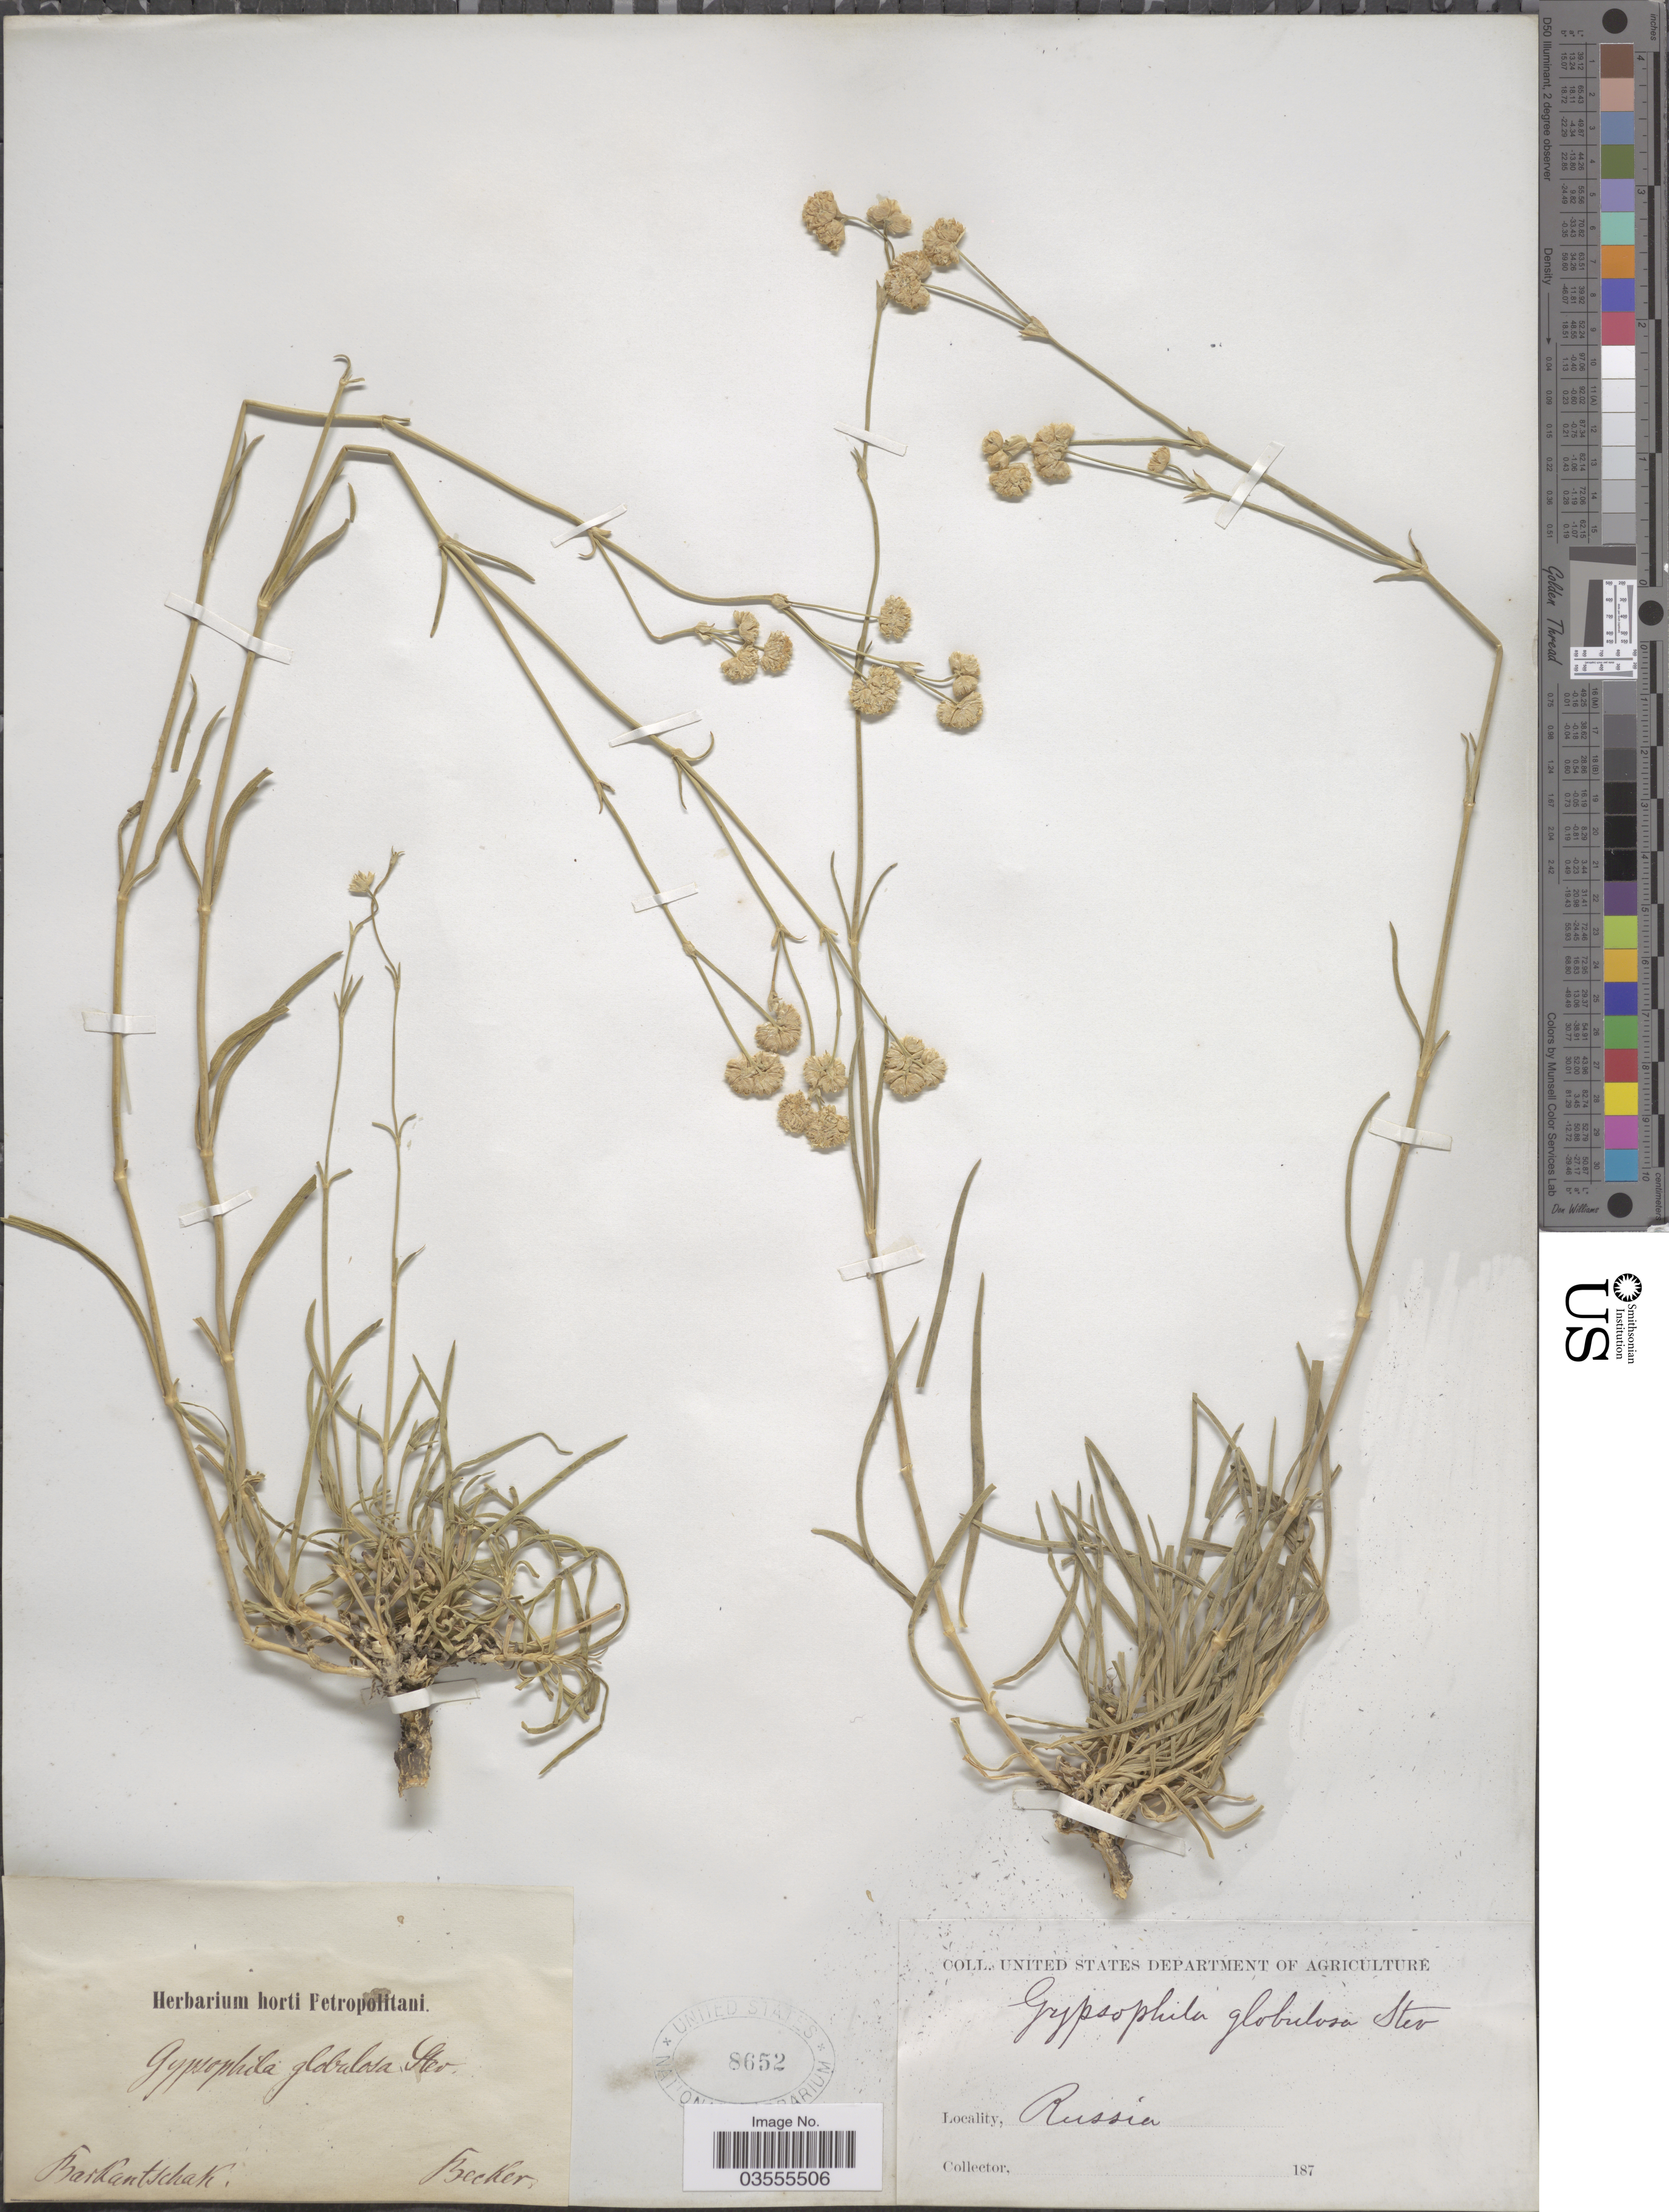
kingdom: Plantae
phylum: Tracheophyta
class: Magnoliopsida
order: Caryophyllales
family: Caryophyllaceae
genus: Gypsophila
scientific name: Gypsophila globulosa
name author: Steven ex Besser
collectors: -. Becker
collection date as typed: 187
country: Russian Federation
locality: Russia. Barkantschak.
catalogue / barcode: US 8652